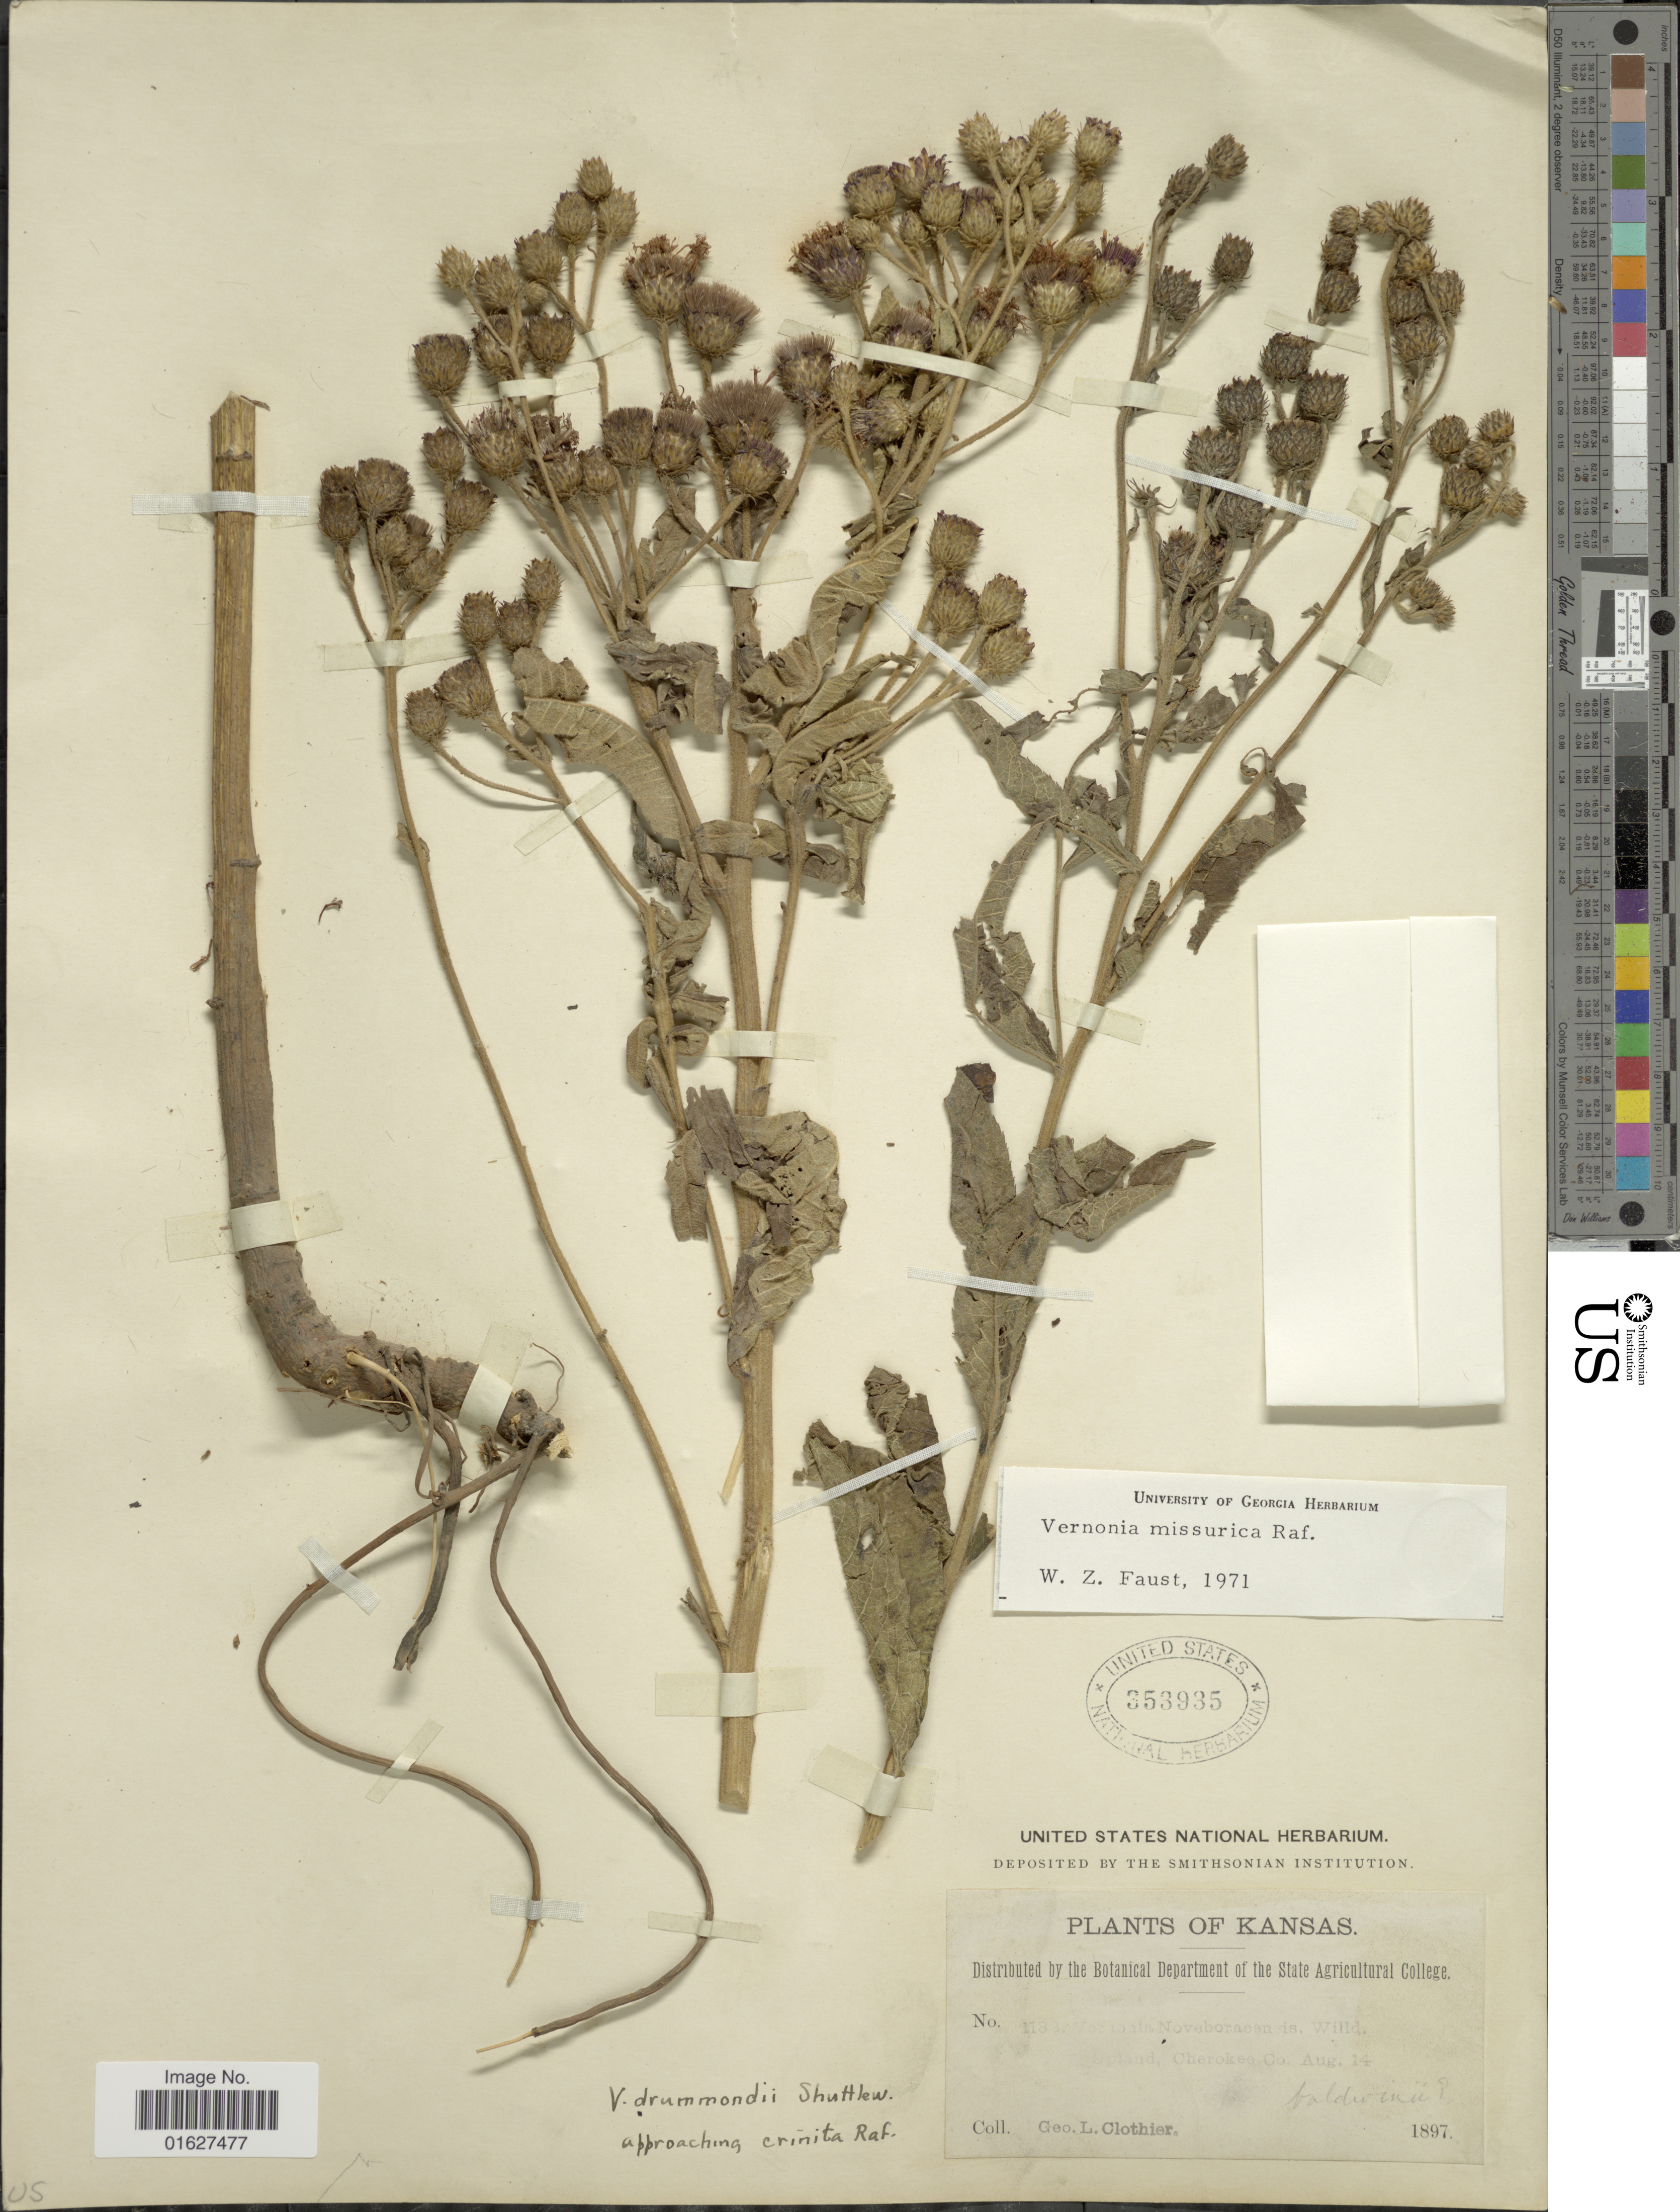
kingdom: Plantae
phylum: Tracheophyta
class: Magnoliopsida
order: Asterales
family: Asteraceae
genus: Vernonia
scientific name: Vernonia missurica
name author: Raf.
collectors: G. Clothier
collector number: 1182*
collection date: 1897-08-14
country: United States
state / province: Kansas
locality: Kansas. Upland. Cherokee Co.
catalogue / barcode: US 353935